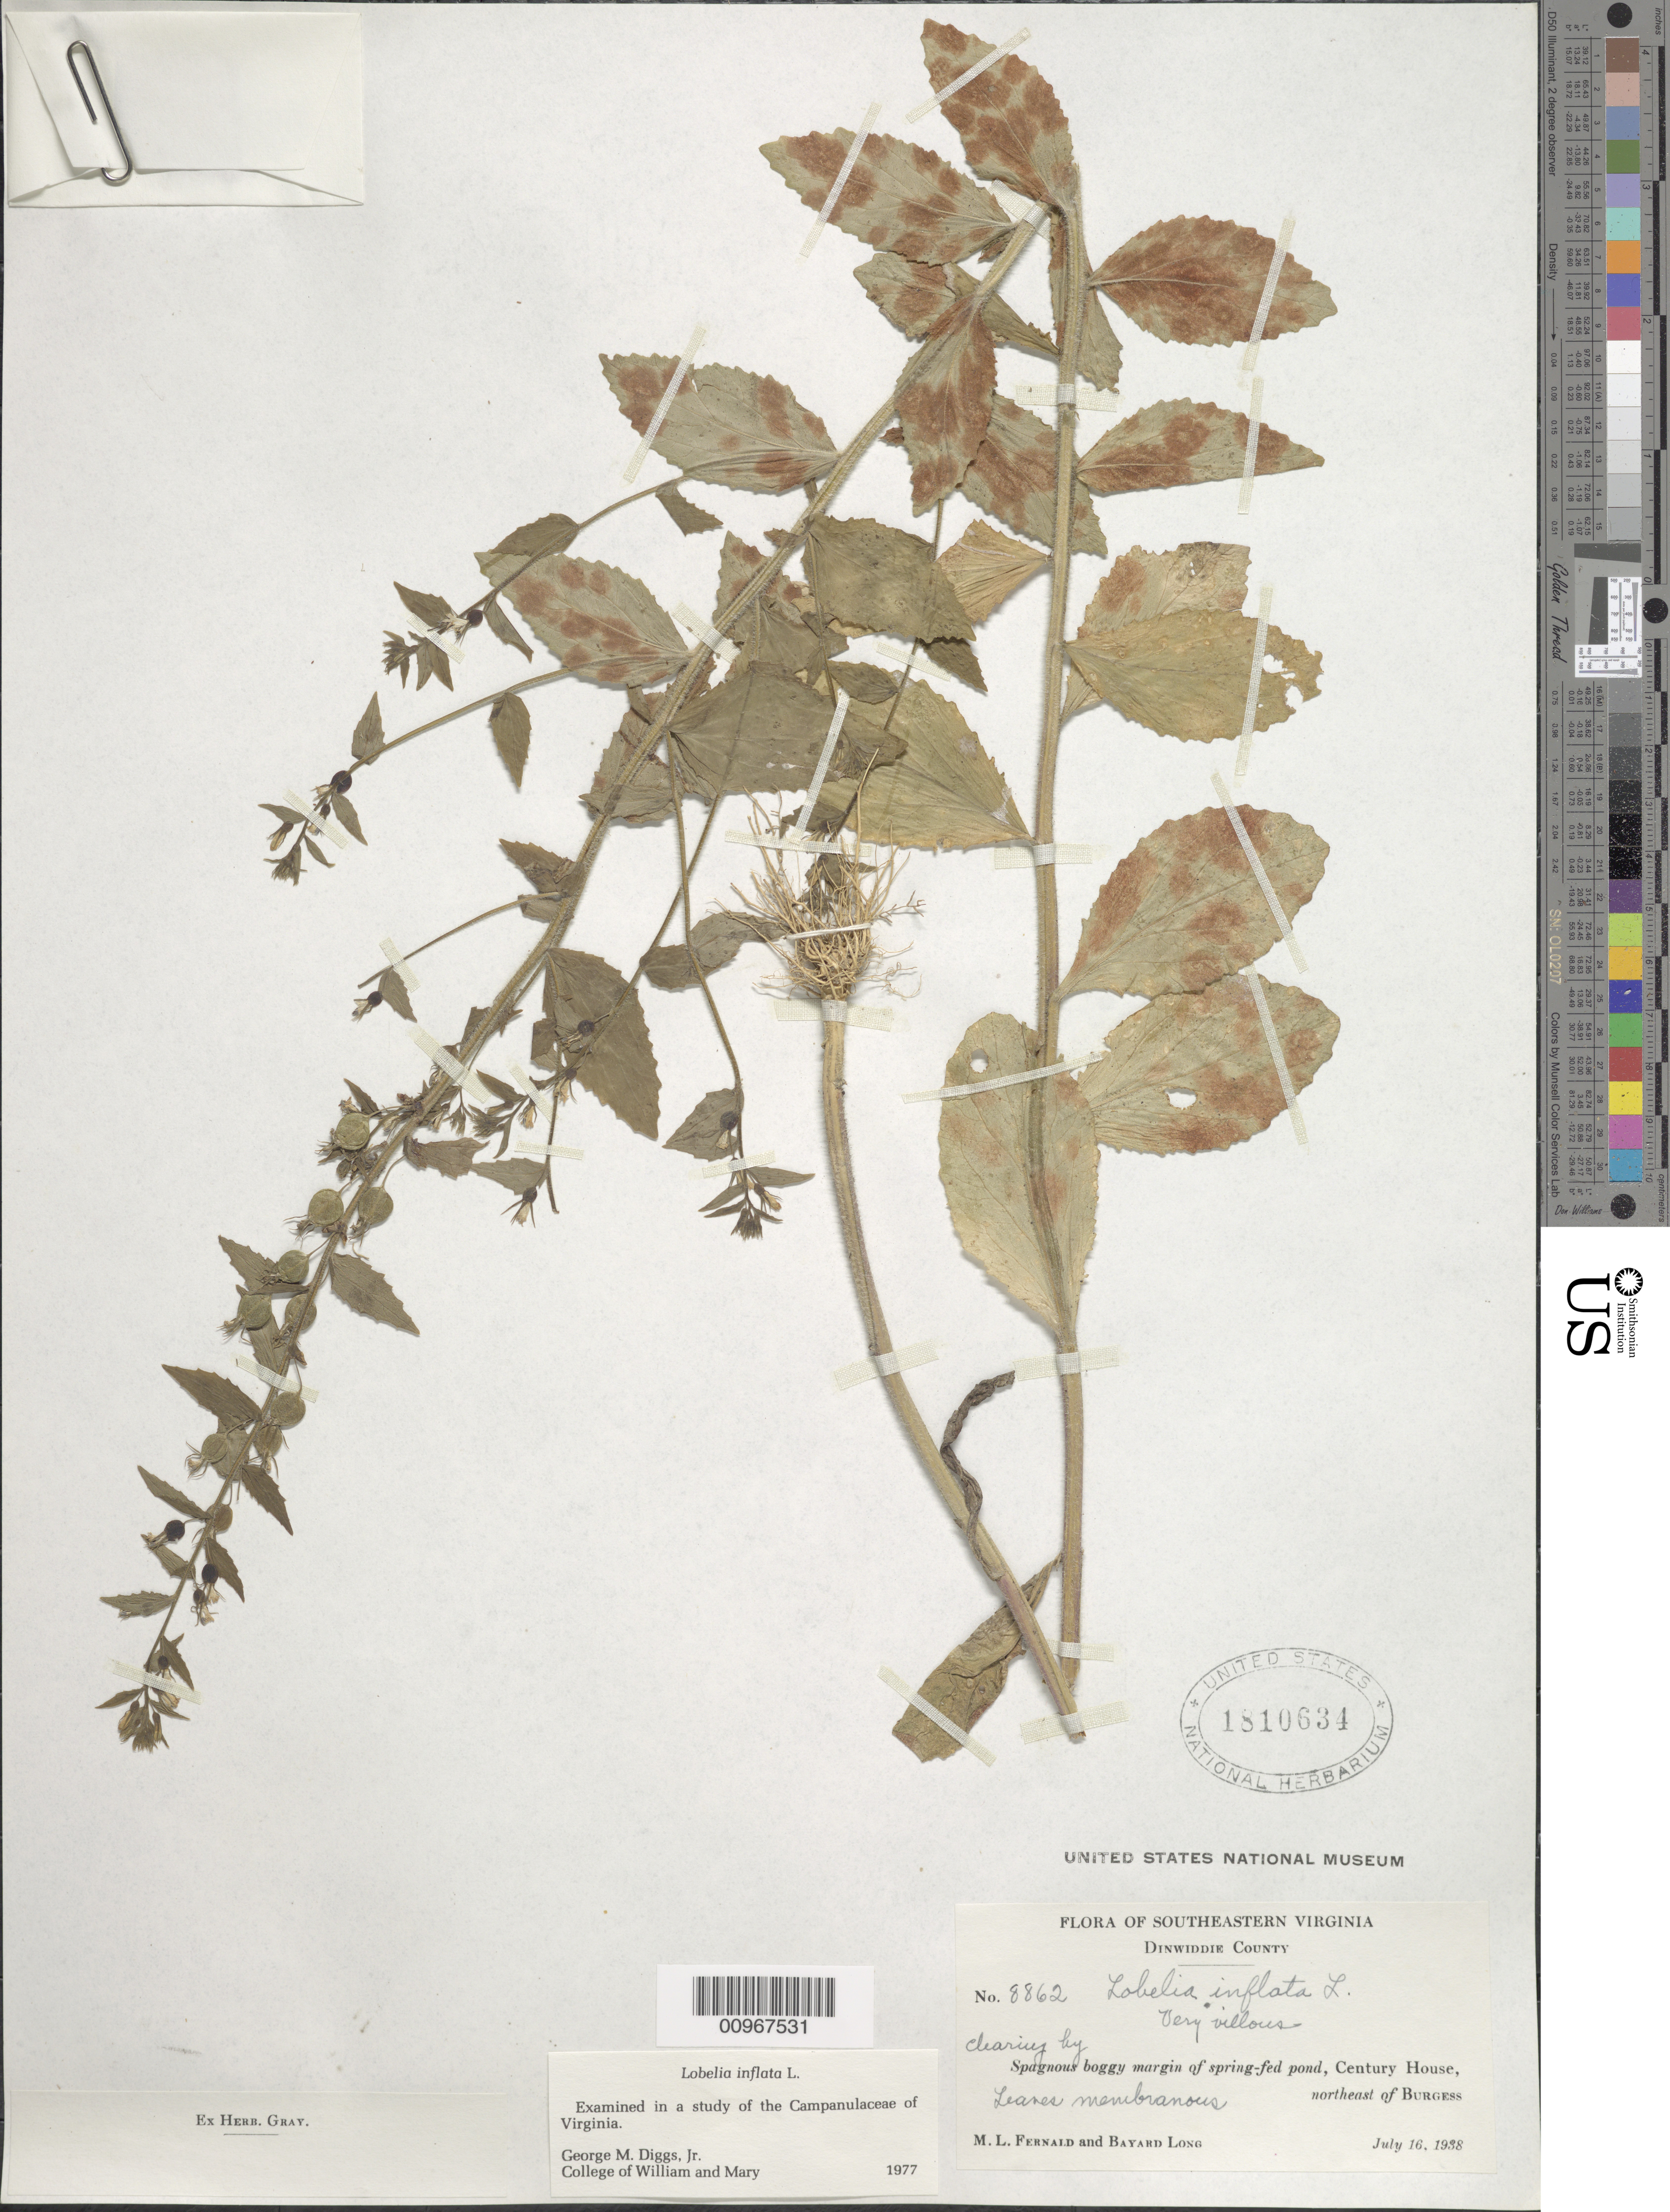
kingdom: Plantae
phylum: Tracheophyta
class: Magnoliopsida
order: Asterales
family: Campanulaceae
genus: Lobelia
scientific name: Lobelia inflata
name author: L.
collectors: M. L. Fernald & B. H. Long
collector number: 8862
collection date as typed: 16 Jul 1938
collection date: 1938-07-16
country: United States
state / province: Virginia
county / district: Dinwiddie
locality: Northeast of Burgess Station. Century House.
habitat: clearing by spagnous boggy margin of spring-fed pond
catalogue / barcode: US 1810634